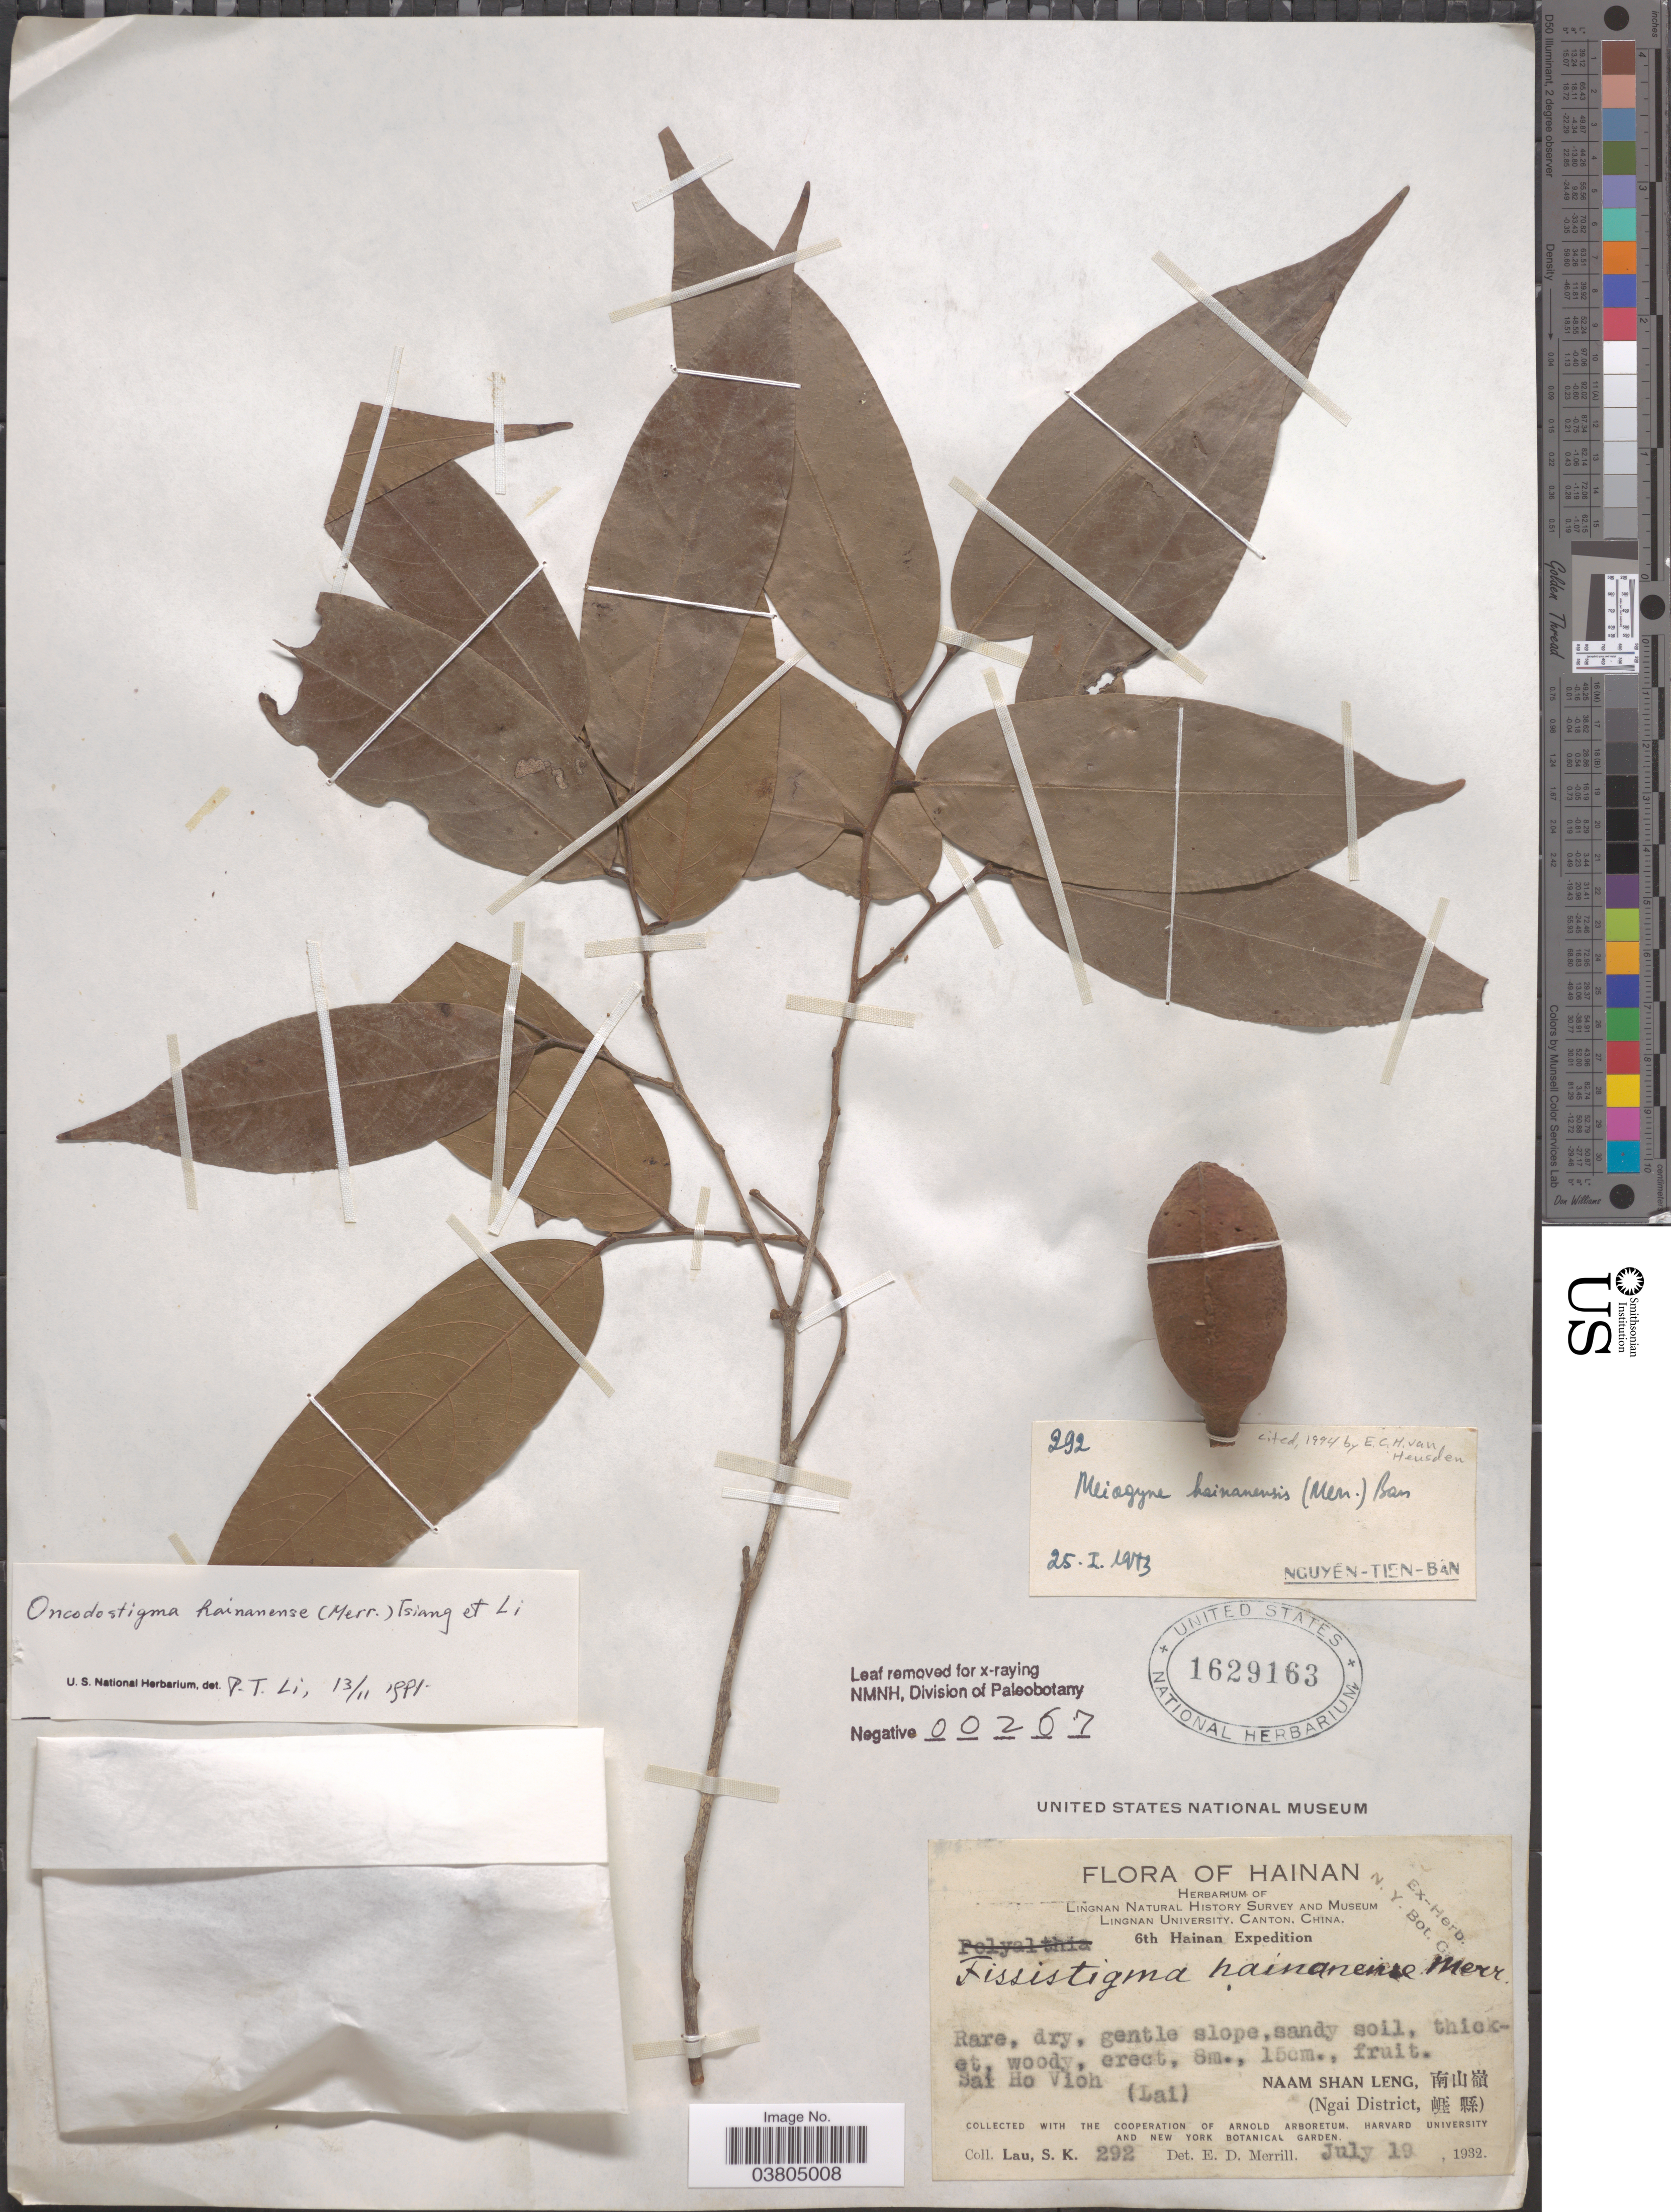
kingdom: Plantae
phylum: Tracheophyta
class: Magnoliopsida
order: Magnoliales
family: Annonaceae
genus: Meiogyne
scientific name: Meiogyne hainanensis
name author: (Merr.) Bân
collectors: S. K. Lau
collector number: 292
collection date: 1932-07-19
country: China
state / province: Hainan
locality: Sai Ho Vioh. Naam Shan Leng. (Ngai District) (Lai).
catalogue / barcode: US 1629163